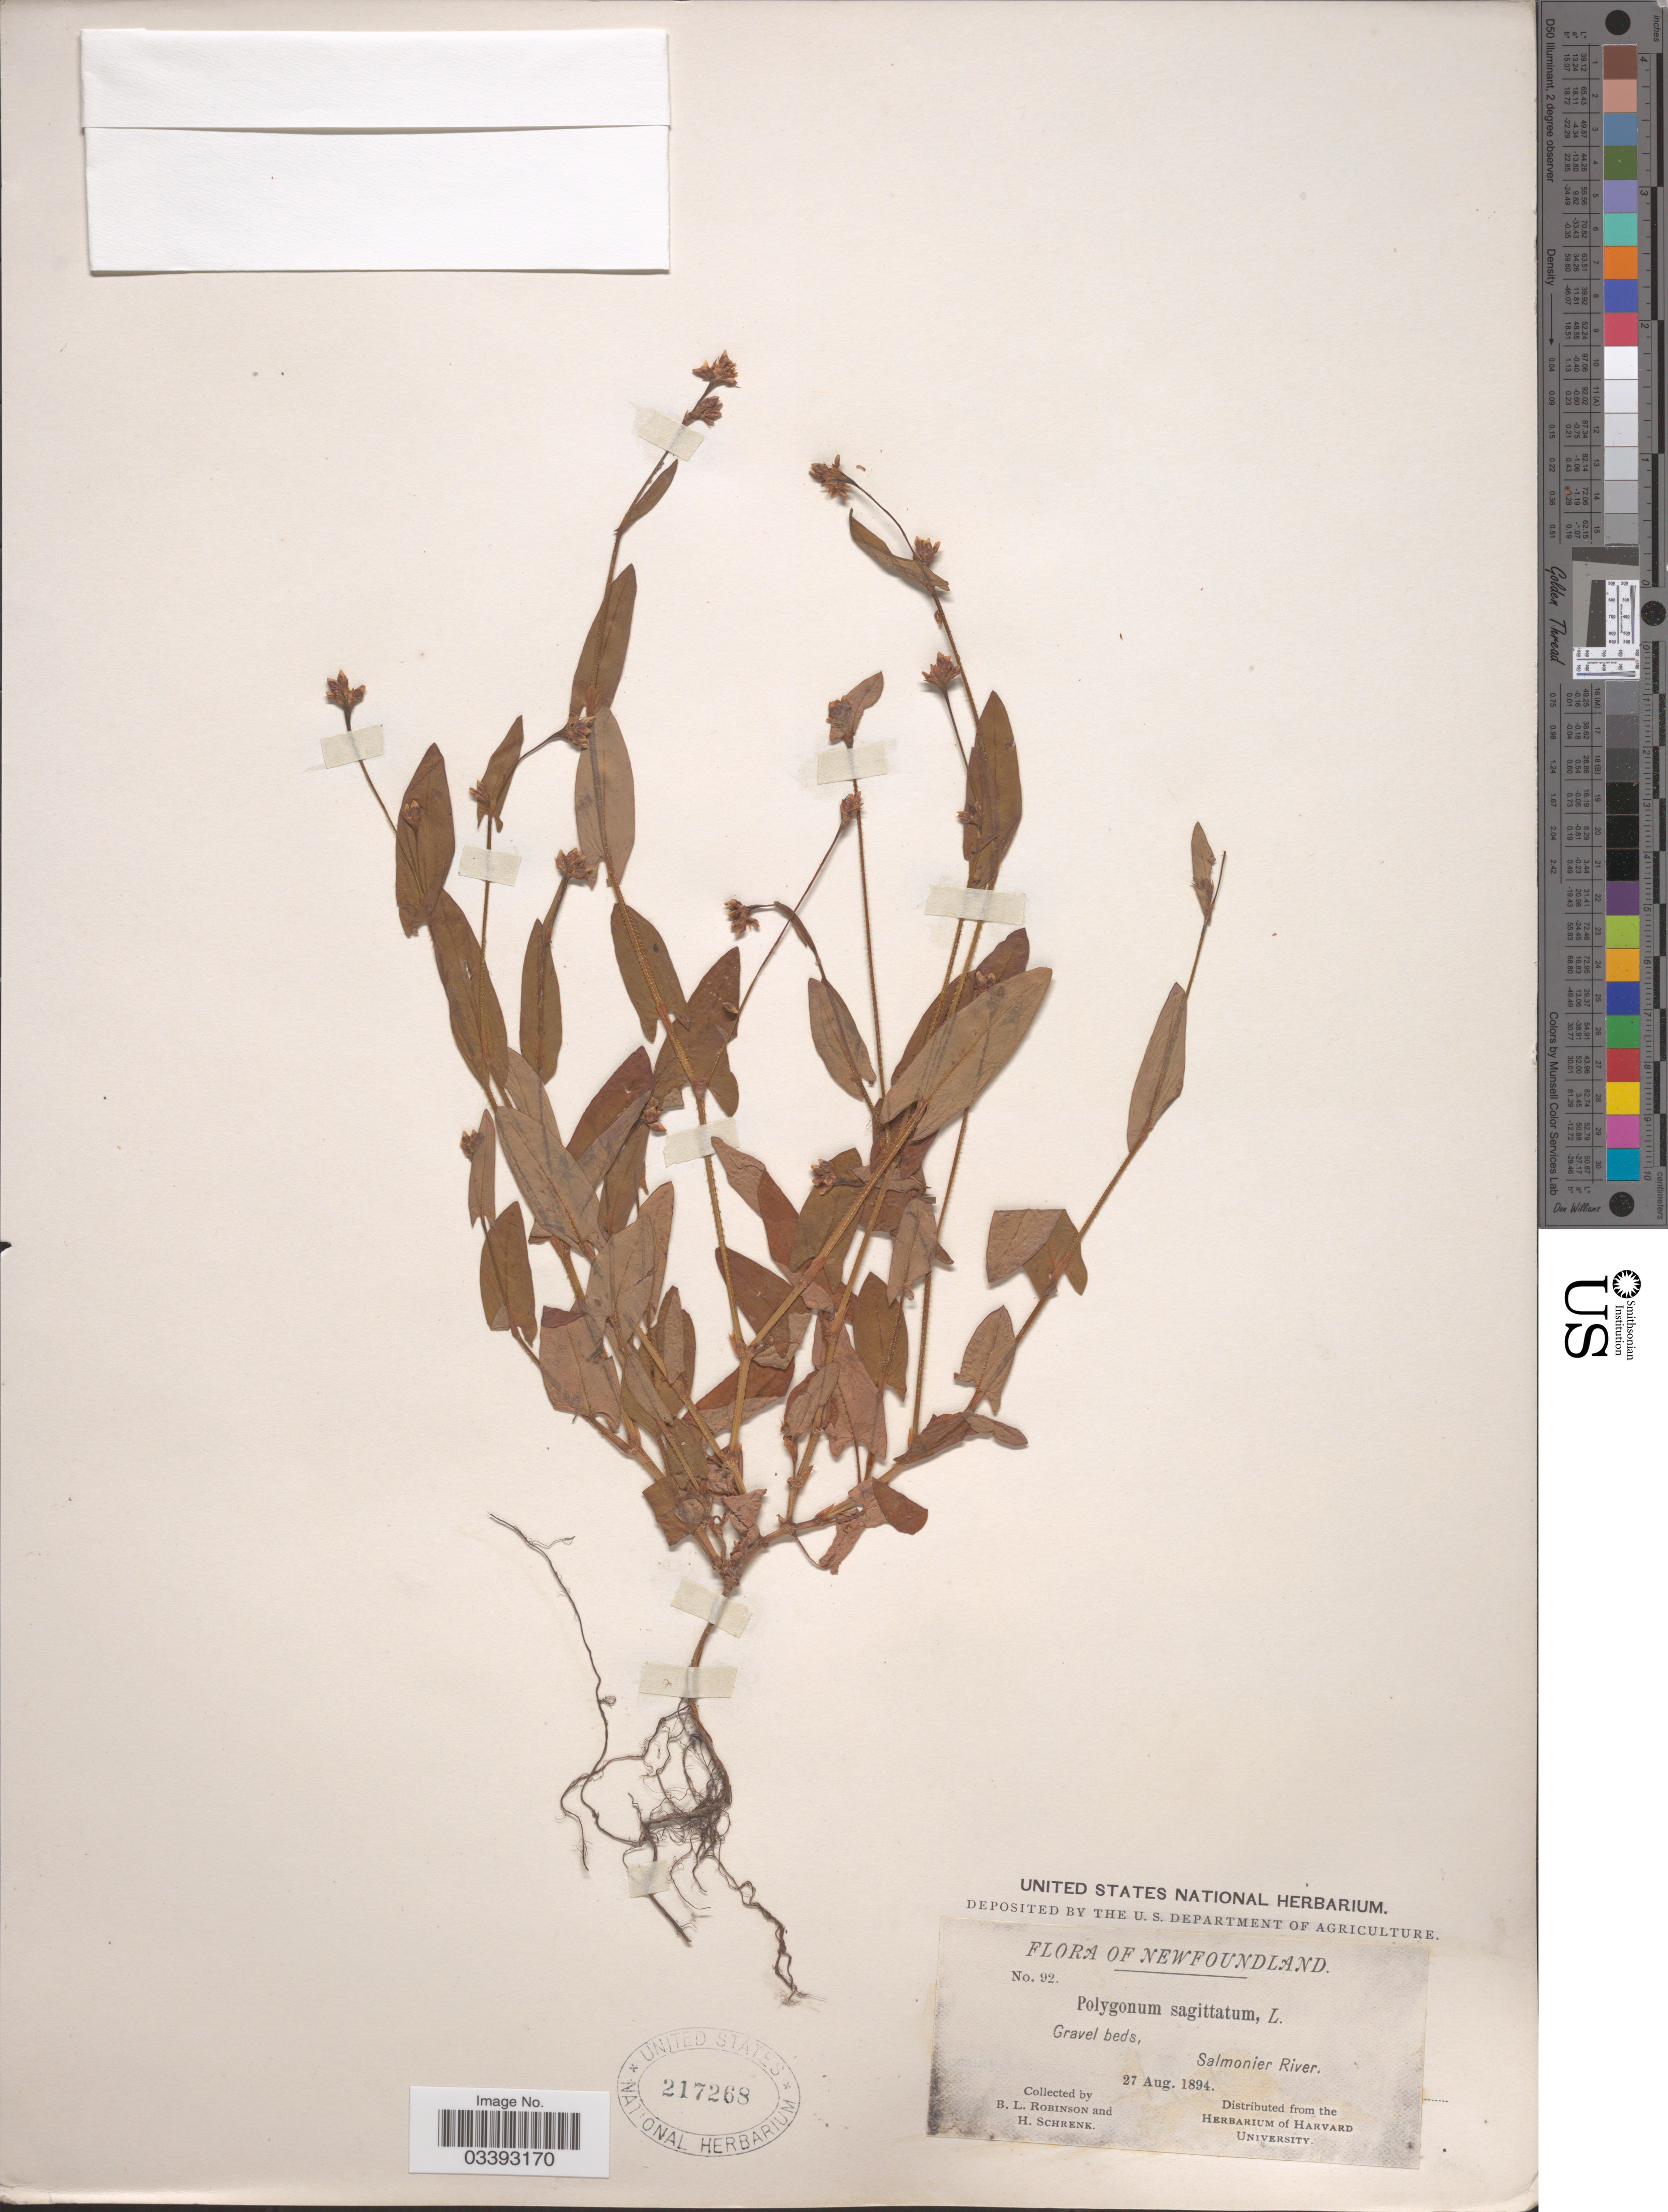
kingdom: Plantae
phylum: Tracheophyta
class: Magnoliopsida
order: Caryophyllales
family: Polygonaceae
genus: Persicaria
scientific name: Persicaria sagittata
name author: (L.) H. Gross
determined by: Atha, D. E.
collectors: B. L. Robinson & H. Schrenk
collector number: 92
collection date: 1894-08-27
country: Canada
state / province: Newfoundland and Labrador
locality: Salmonier River.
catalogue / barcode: US 217268